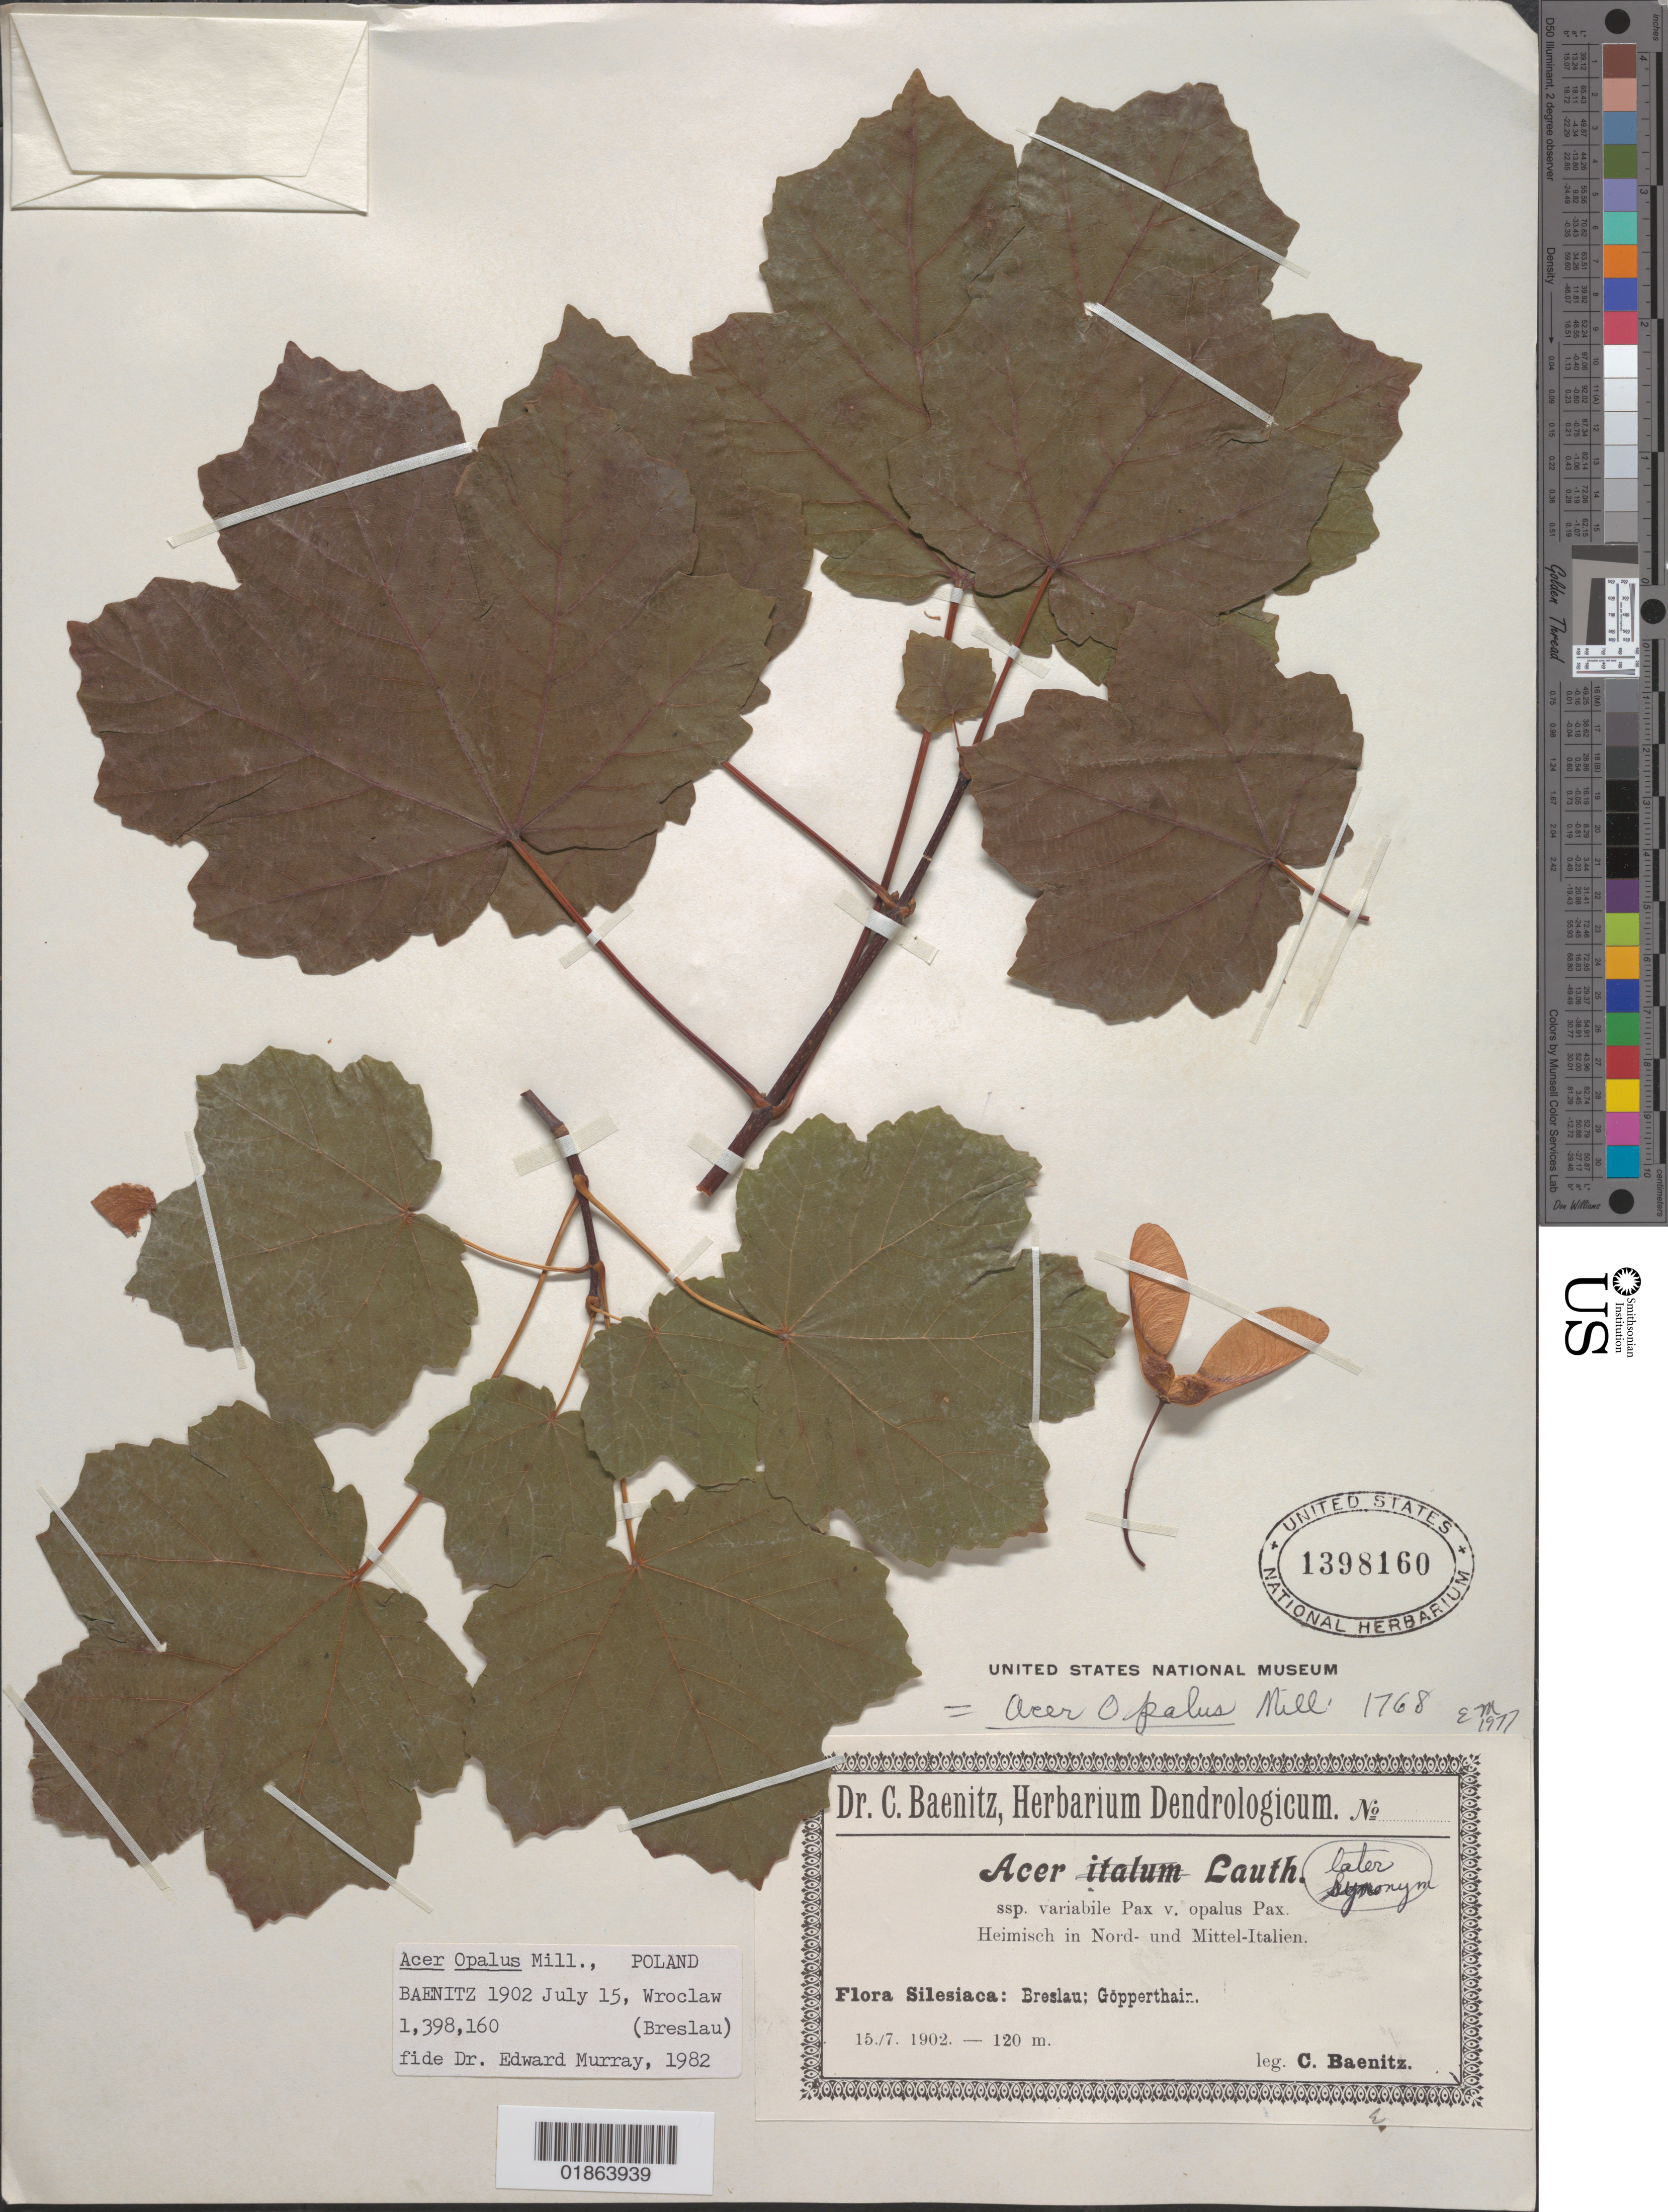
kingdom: Plantae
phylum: Tracheophyta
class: Magnoliopsida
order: Sapindales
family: Sapindaceae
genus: Acer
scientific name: Acer opalus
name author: Mill.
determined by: Murray, Edward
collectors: C. G. Baenitz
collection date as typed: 15./7. 1902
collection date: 1902-07-15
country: Poland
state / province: Slaskie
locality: Breslau [Wrocław], Göpperthain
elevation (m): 120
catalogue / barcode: US 1398160